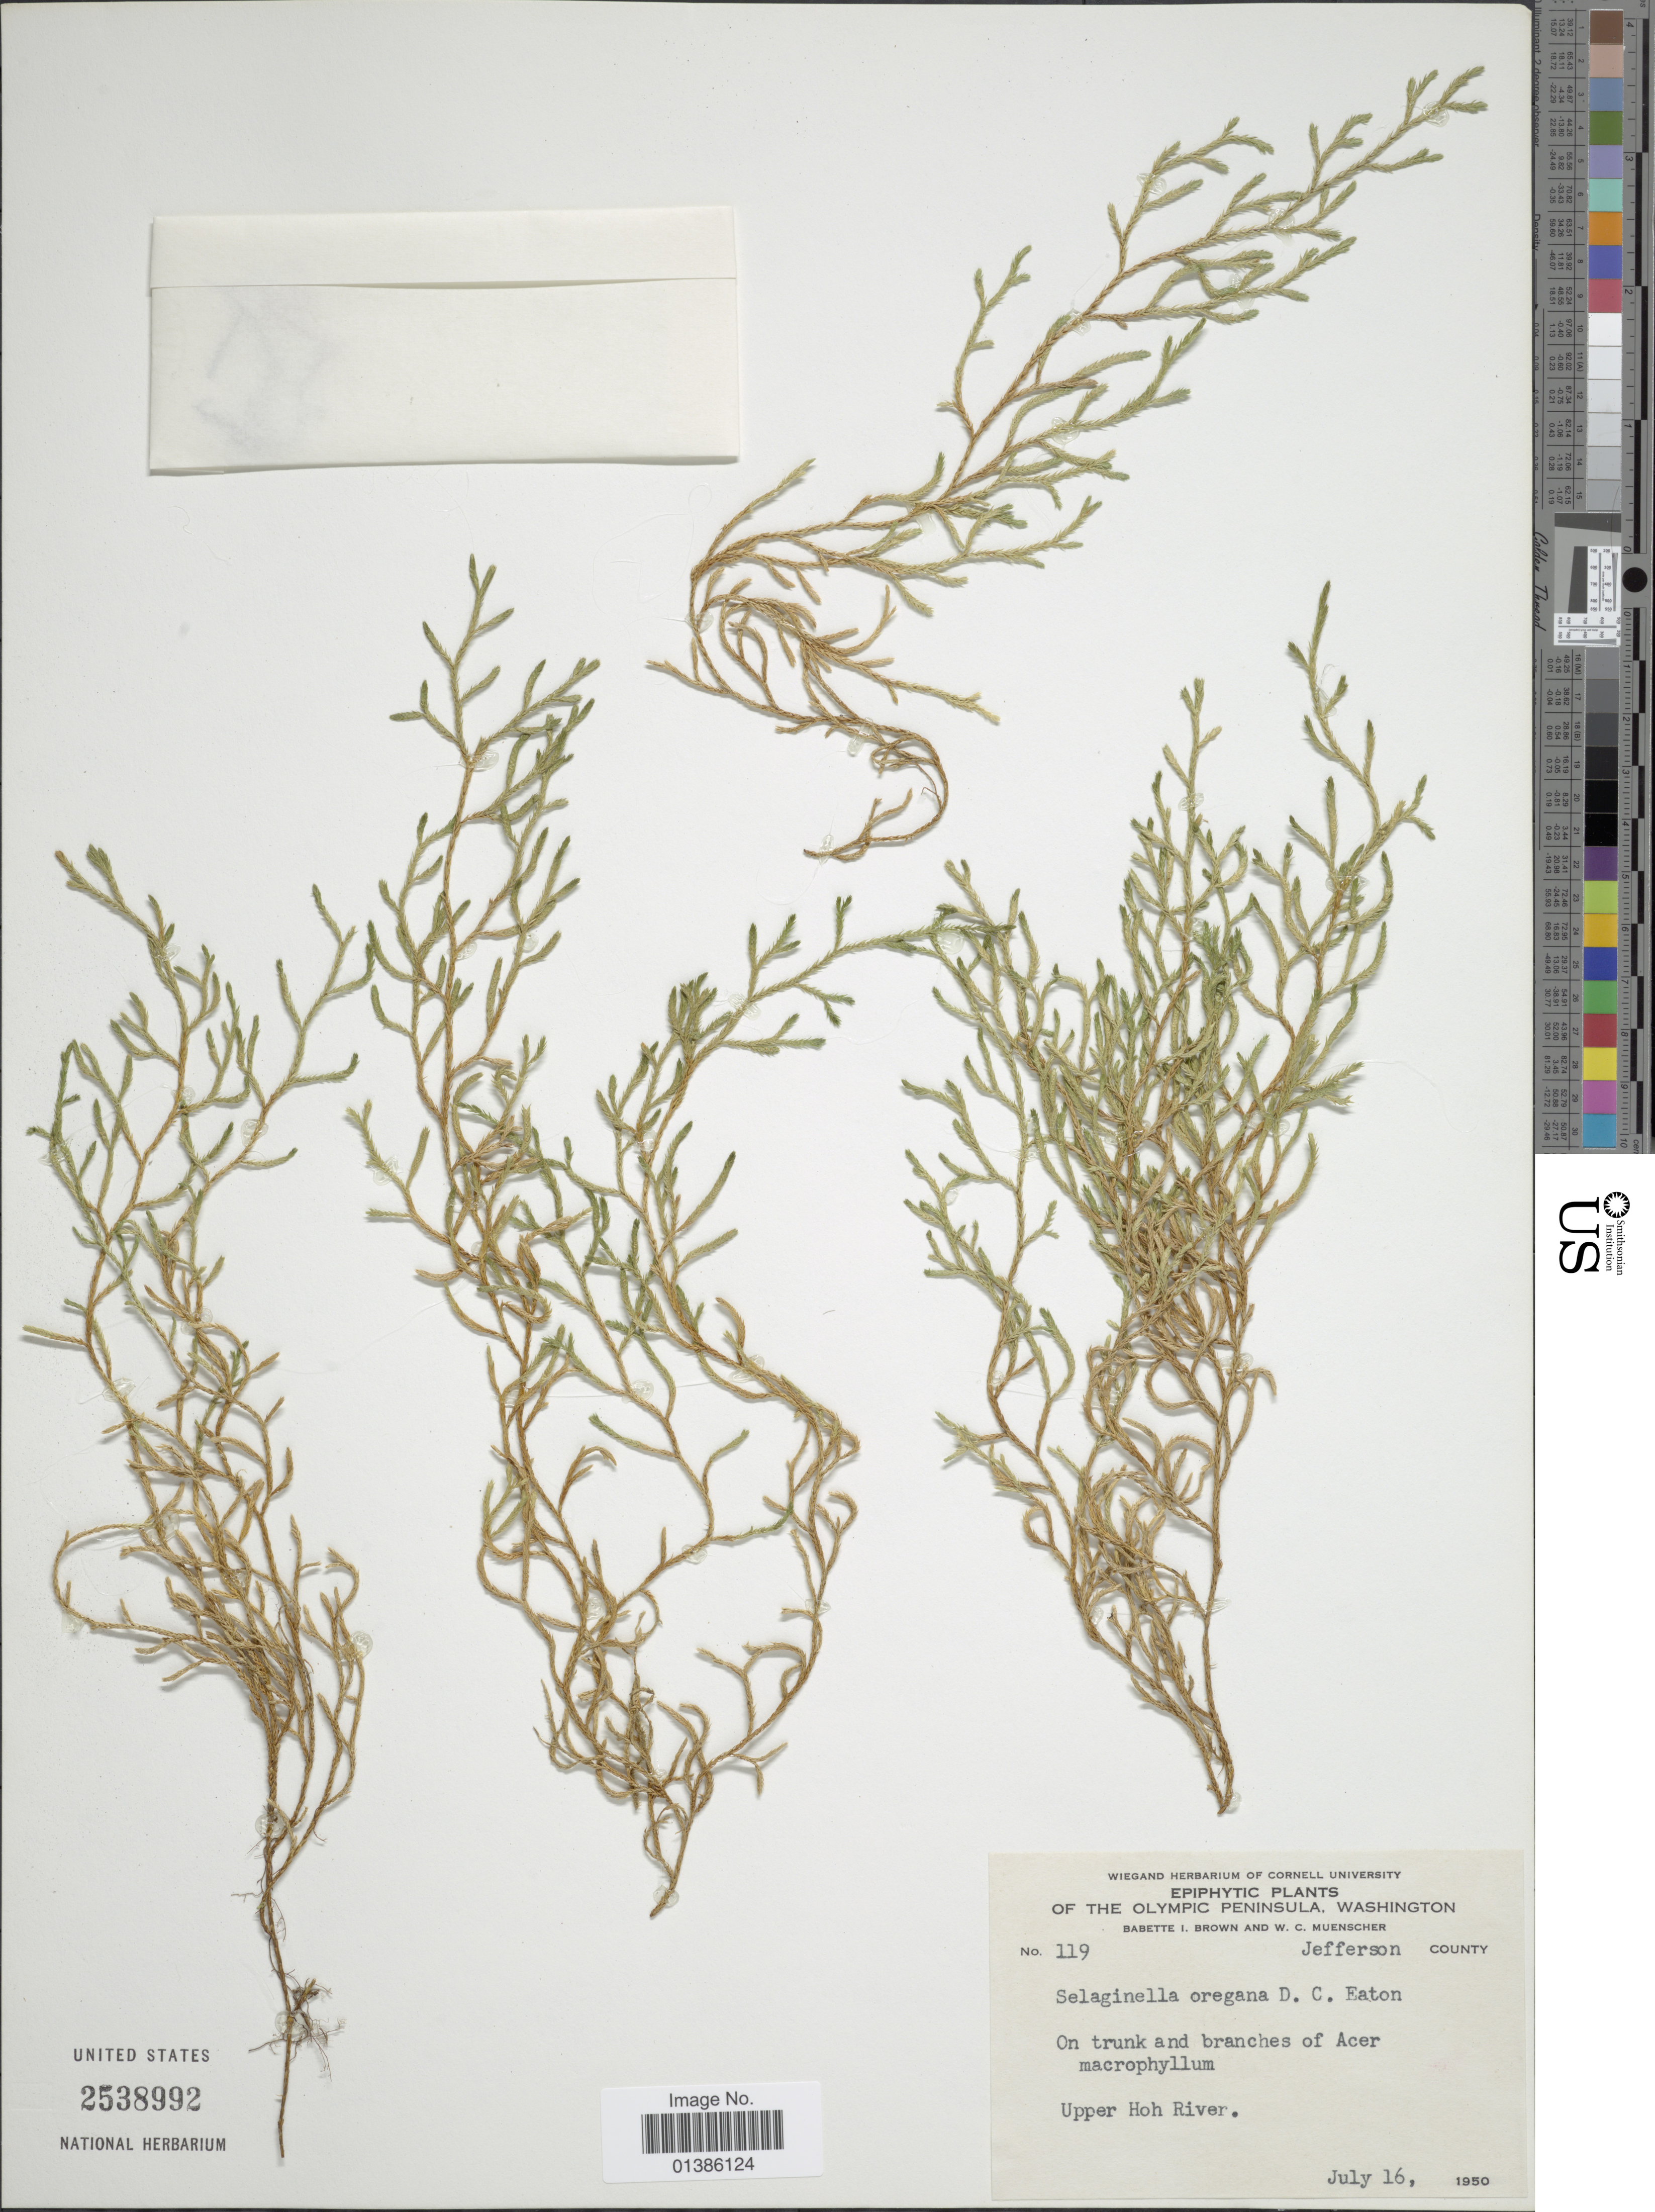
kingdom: Plantae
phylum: Tracheophyta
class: Lycopodiopsida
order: Selaginellales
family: Selaginellaceae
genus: Selaginella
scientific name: Selaginella oregana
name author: D.C. Eaton ex S. Watson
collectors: B. I. Brown & W. Muenscher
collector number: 119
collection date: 1950-07-16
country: United States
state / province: Washington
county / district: Jefferson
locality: Epiphytic plants of the Olympic Peninsula. Jefferson County. On trunk and branches of Acer macrophyllum. Upper Hoh River.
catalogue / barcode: US 2538992